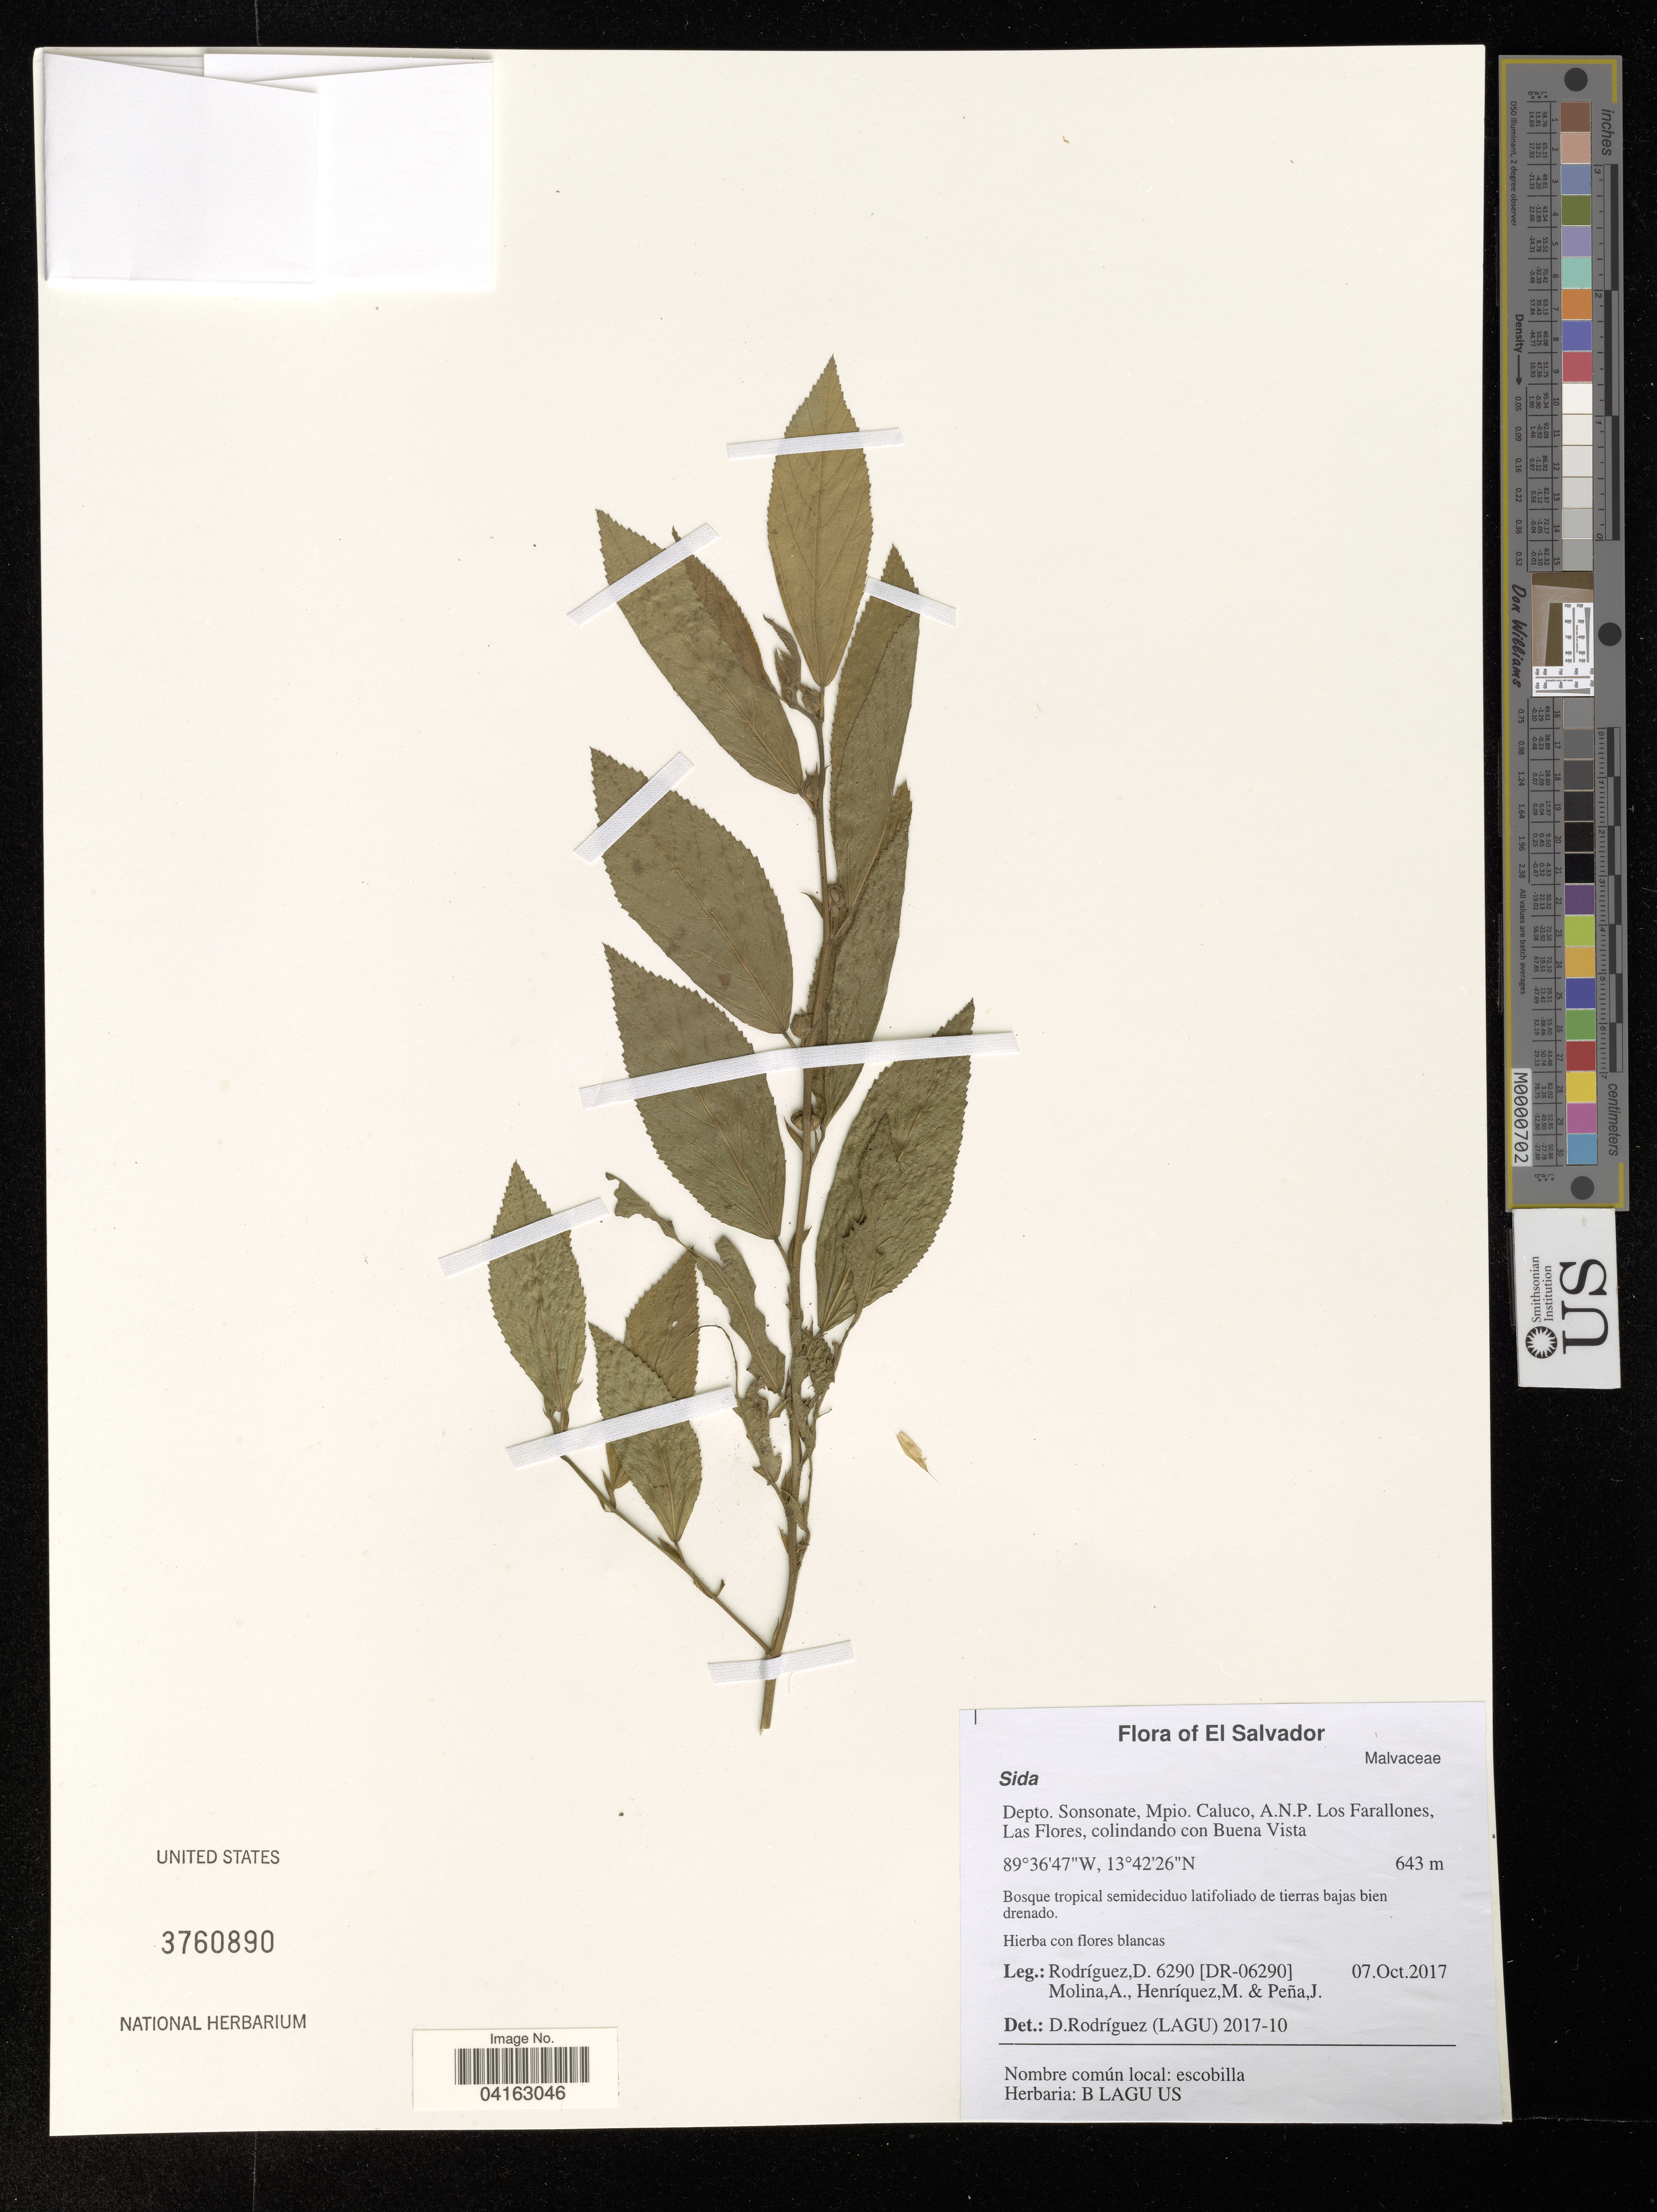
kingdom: Plantae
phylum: Tracheophyta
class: Magnoliopsida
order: Malvales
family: Malvaceae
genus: Sida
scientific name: Sida sp.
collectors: D. Rodriguez, A. Molina, M. Henríquez & J. Pena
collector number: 6290 / [DR-06290]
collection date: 2017-10-07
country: El Salvador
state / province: Sonsonate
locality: Depto. Sonsonate, Mpio. Caluco, A.N.P. Los Farallones, Las Flores, colindando con Buena Vista.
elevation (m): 643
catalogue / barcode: US 3760890